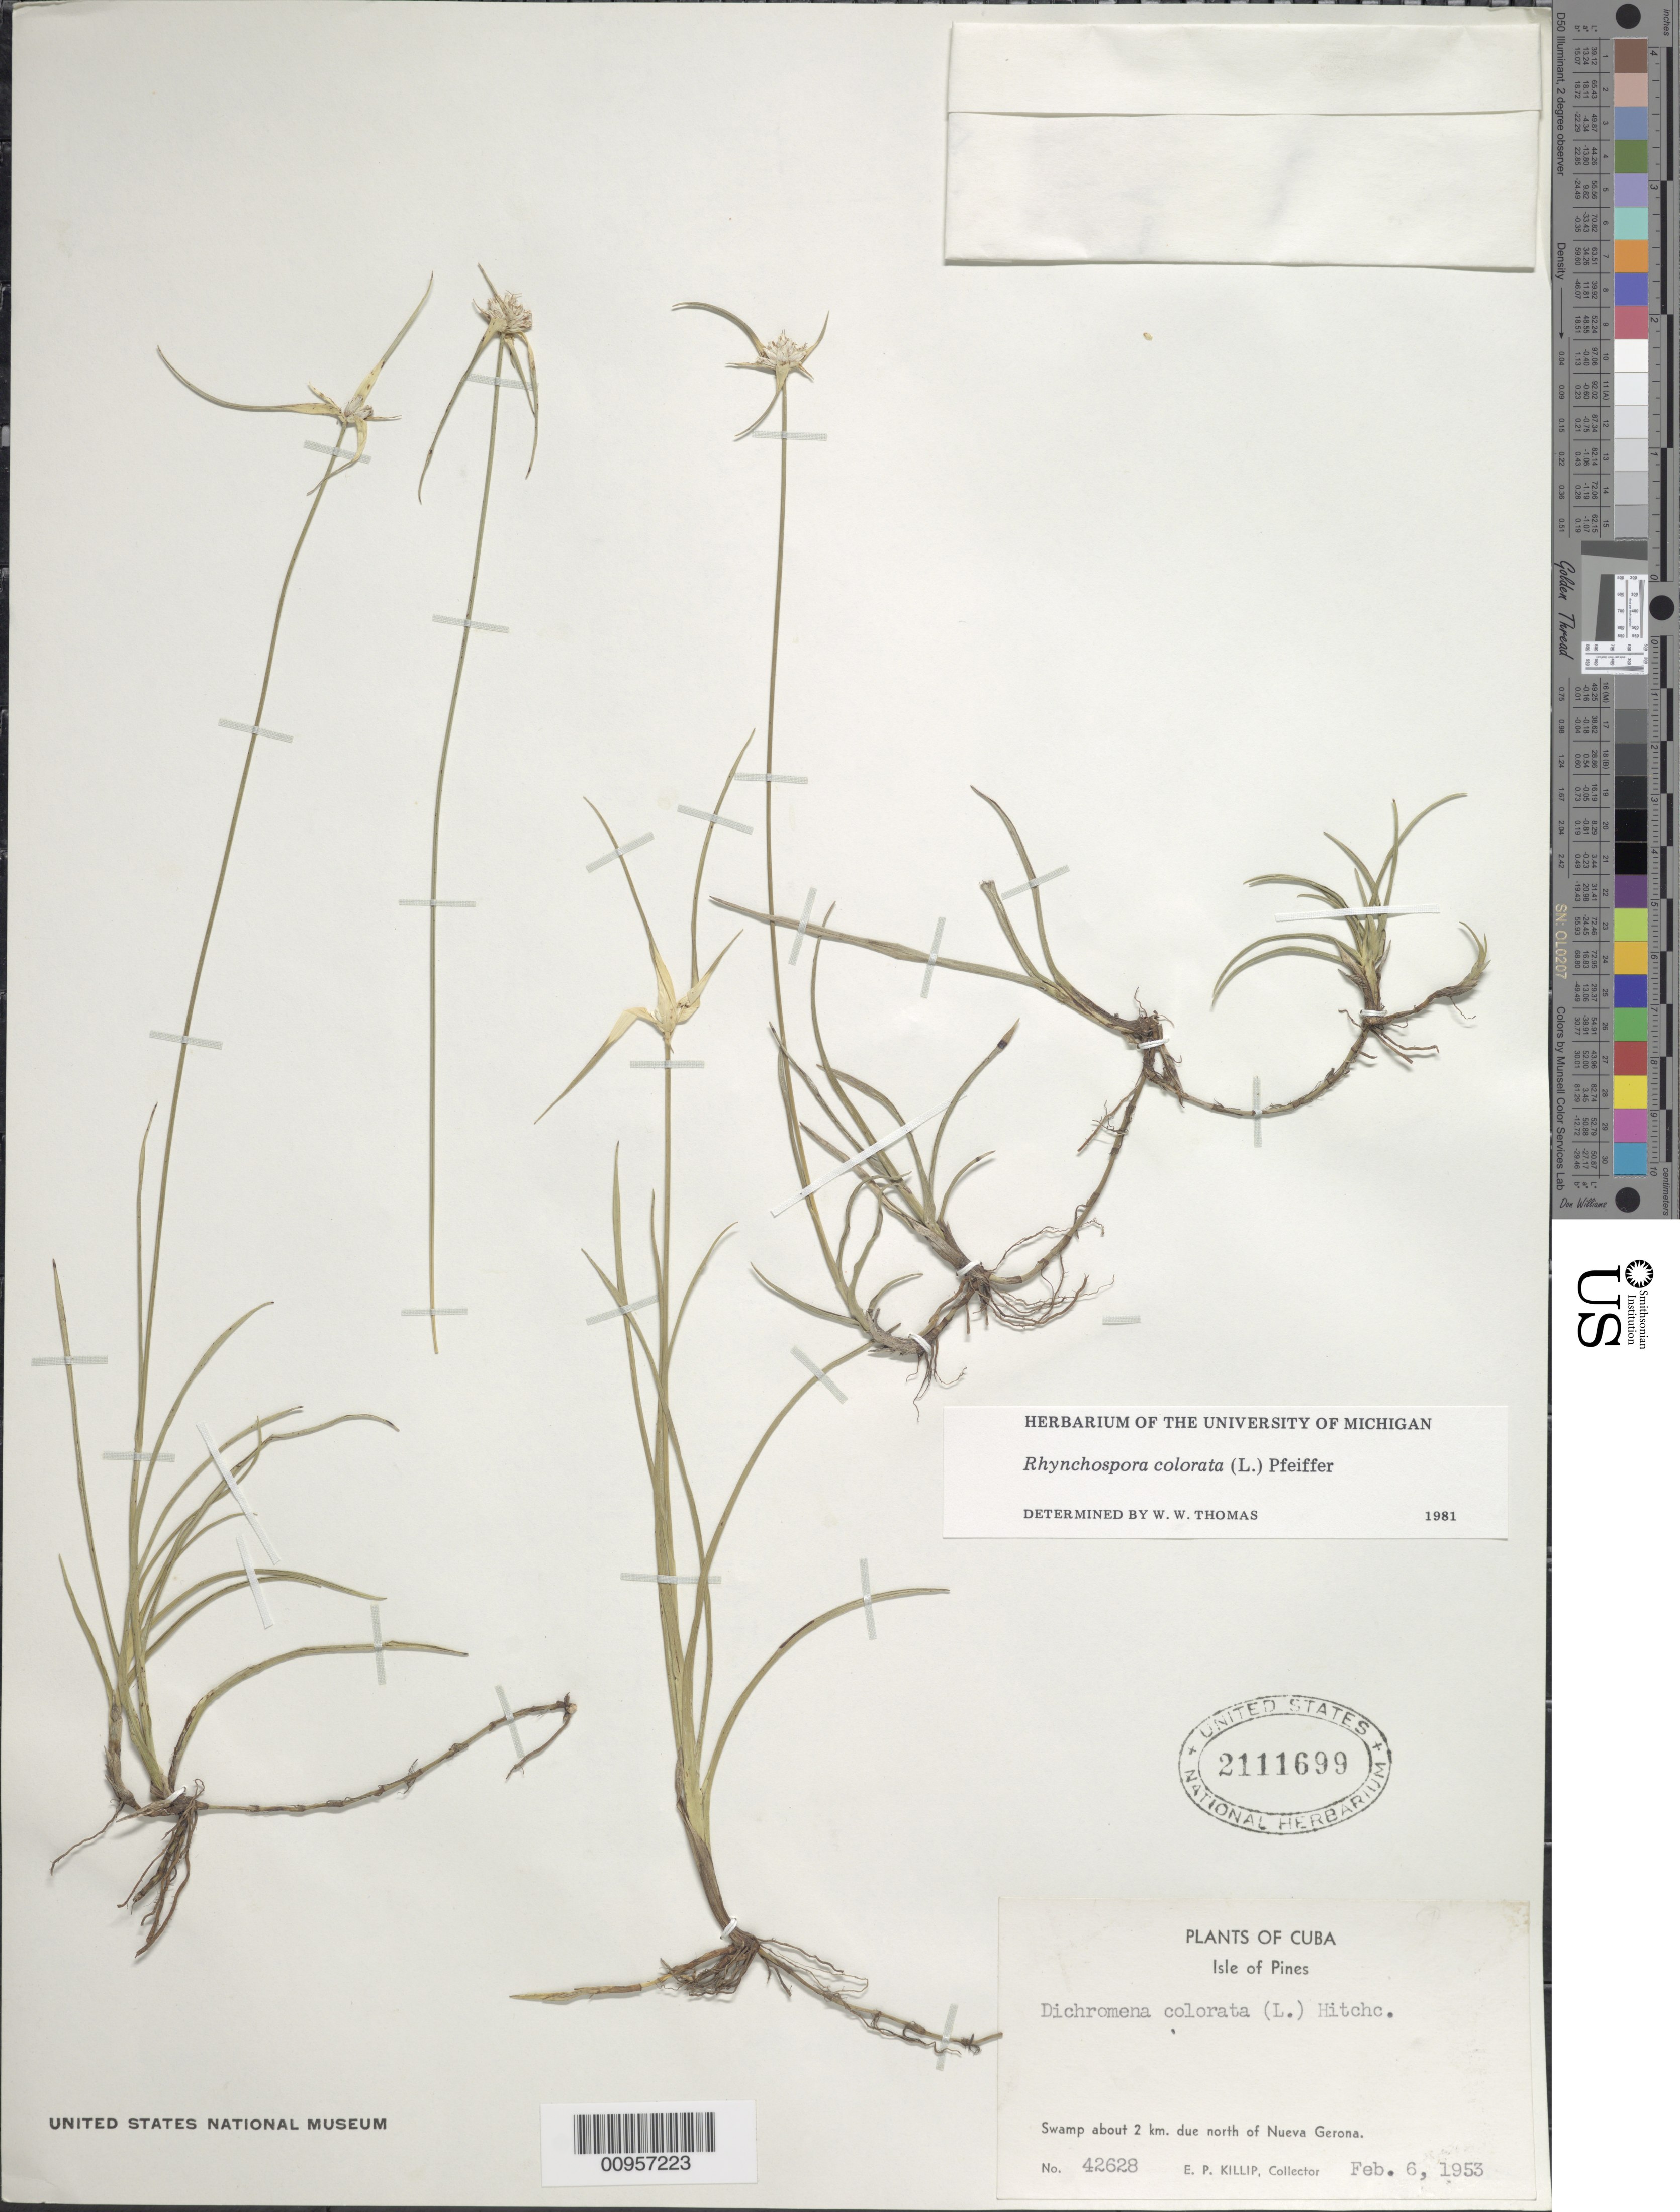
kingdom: Plantae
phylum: Tracheophyta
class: Liliopsida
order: Poales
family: Cyperaceae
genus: Rhynchospora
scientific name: Rhynchospora colorata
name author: (L.) H. Pfeiff.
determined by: Thomas, W. W.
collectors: E. P. Killip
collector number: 42628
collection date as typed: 06 Feb 1953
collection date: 1953-02-06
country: Cuba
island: Isla de la Juventud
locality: Swamp about 2 km N of Nueva Gerona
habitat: Swamp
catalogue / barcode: US 2111699